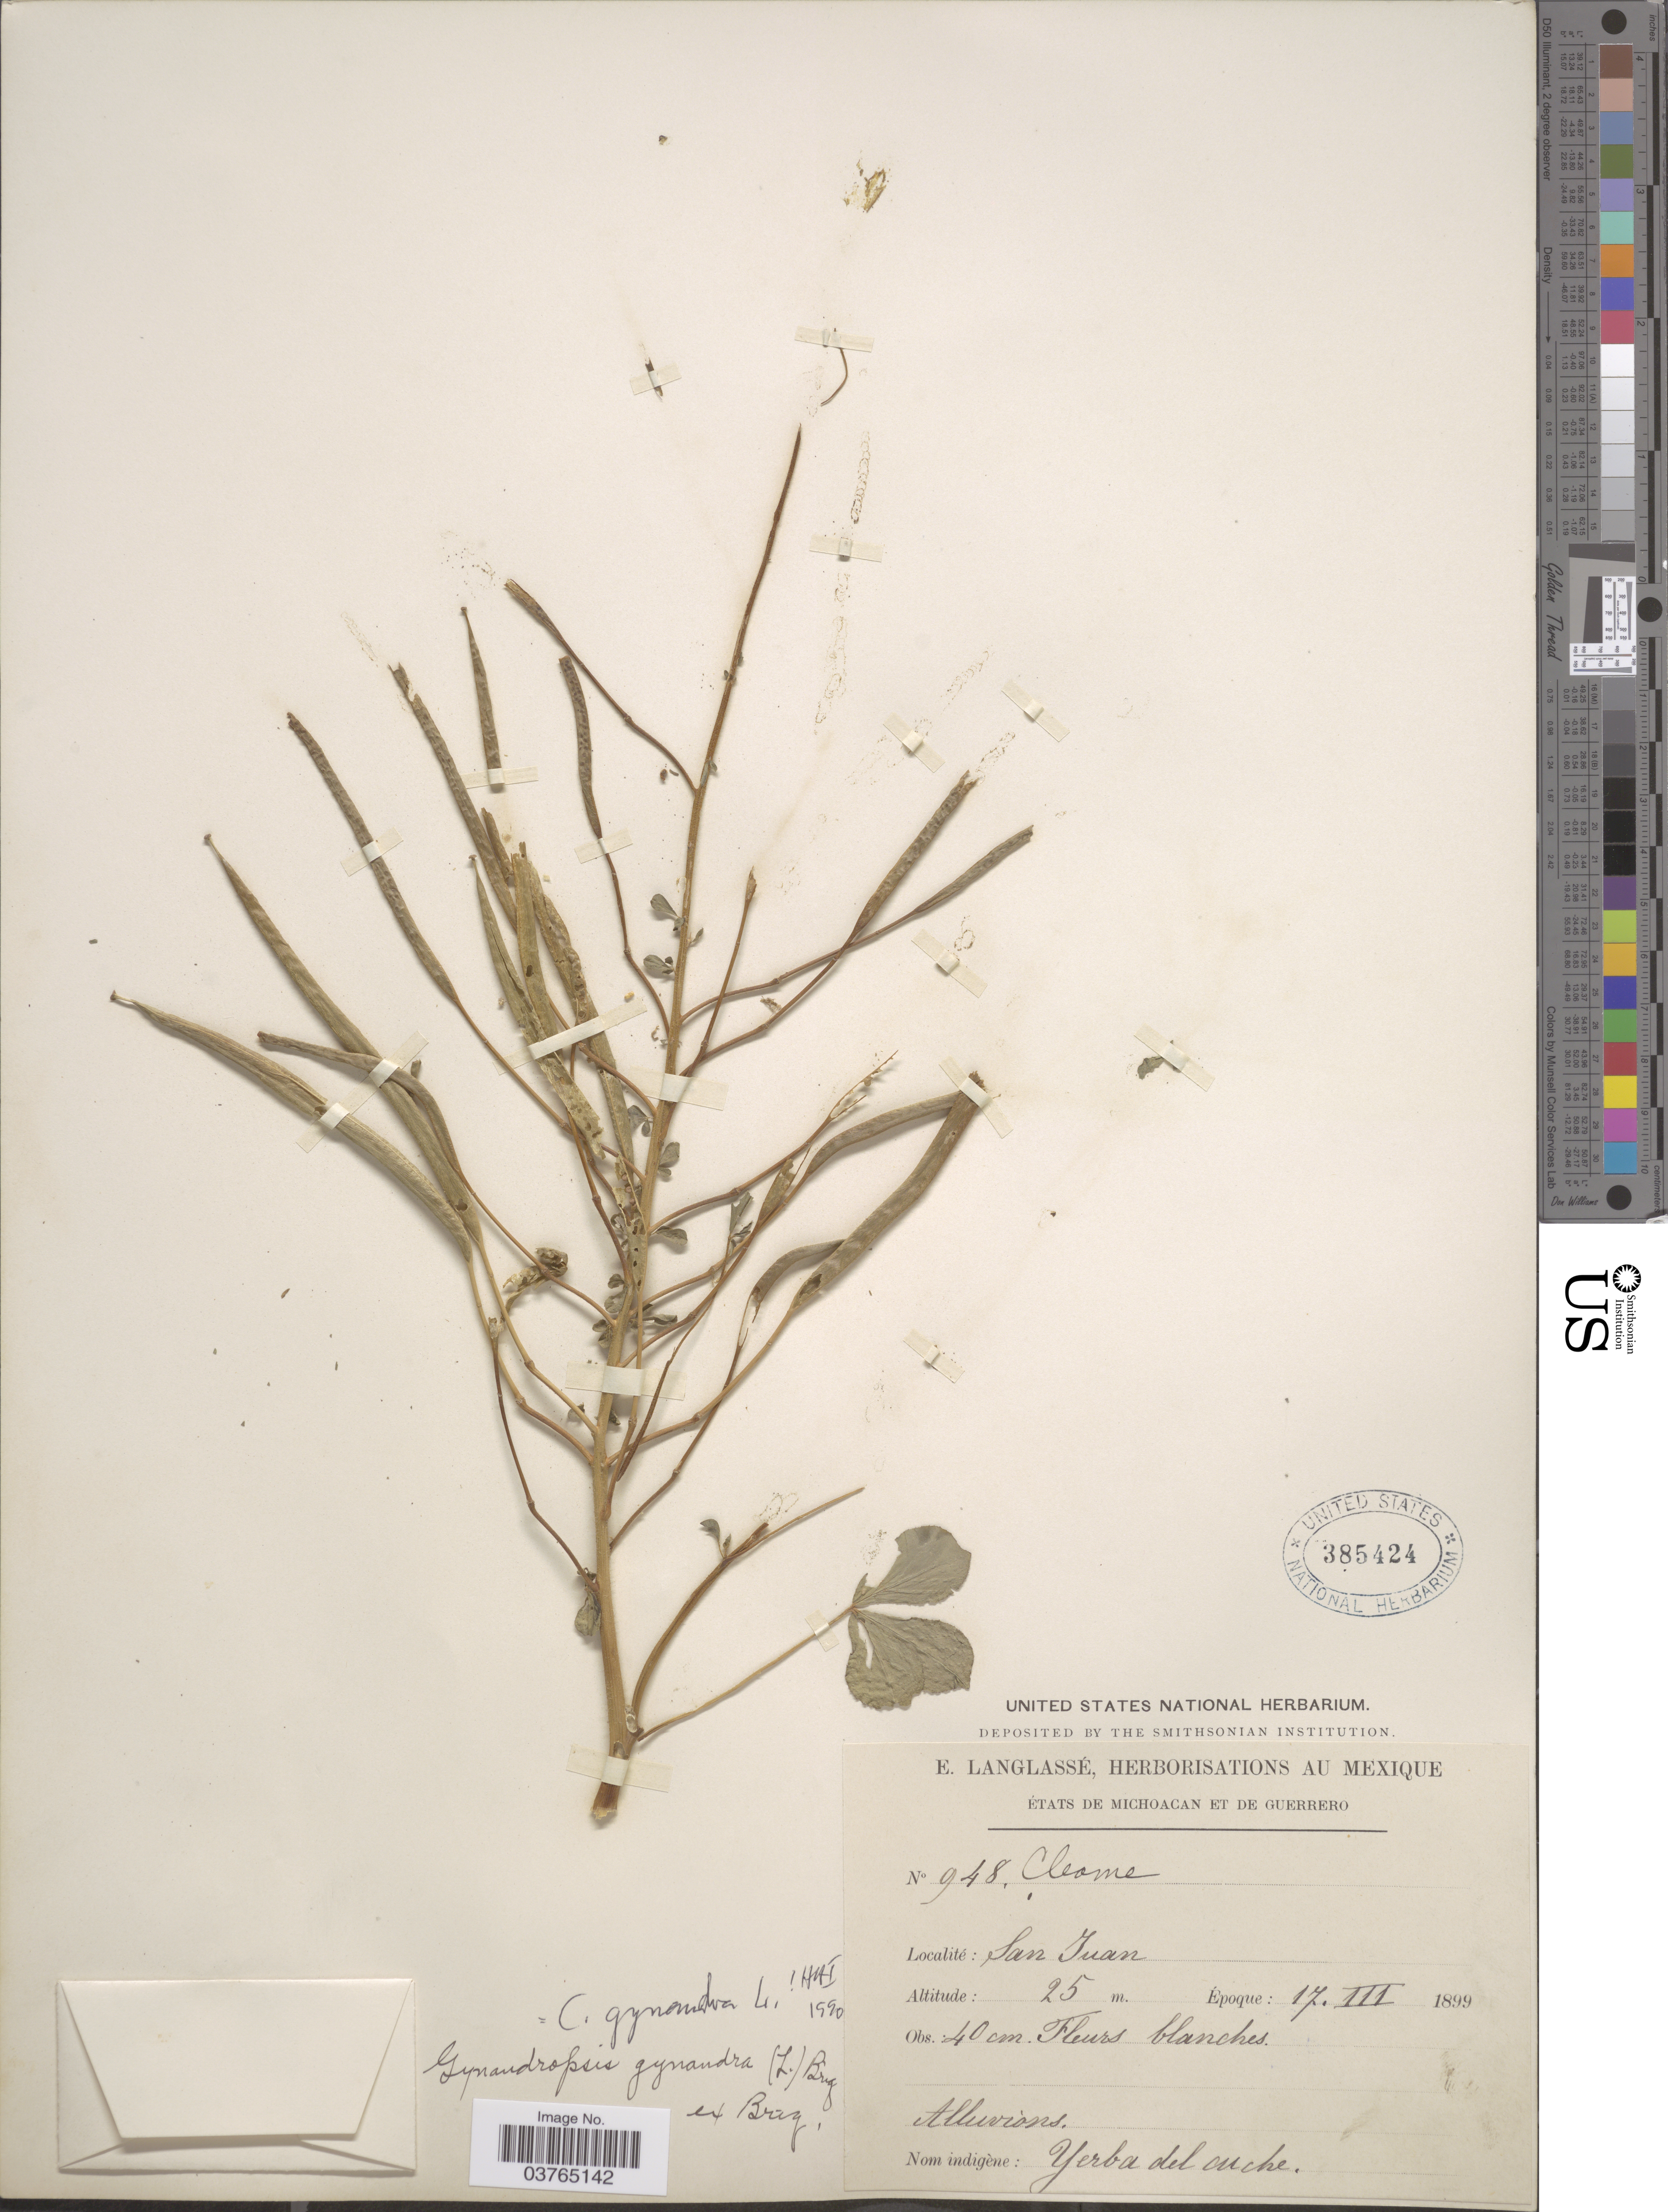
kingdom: Plantae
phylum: Tracheophyta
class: Magnoliopsida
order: Brassicales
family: Cleomaceae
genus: Gynandropsis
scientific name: Gynandropsis gynandra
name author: (L.) Briq.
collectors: E. Langlassé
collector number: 948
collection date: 1899-03-17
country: Mexico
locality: États de Michoacan et de Guerrero. San Juan.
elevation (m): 25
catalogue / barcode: US 385424